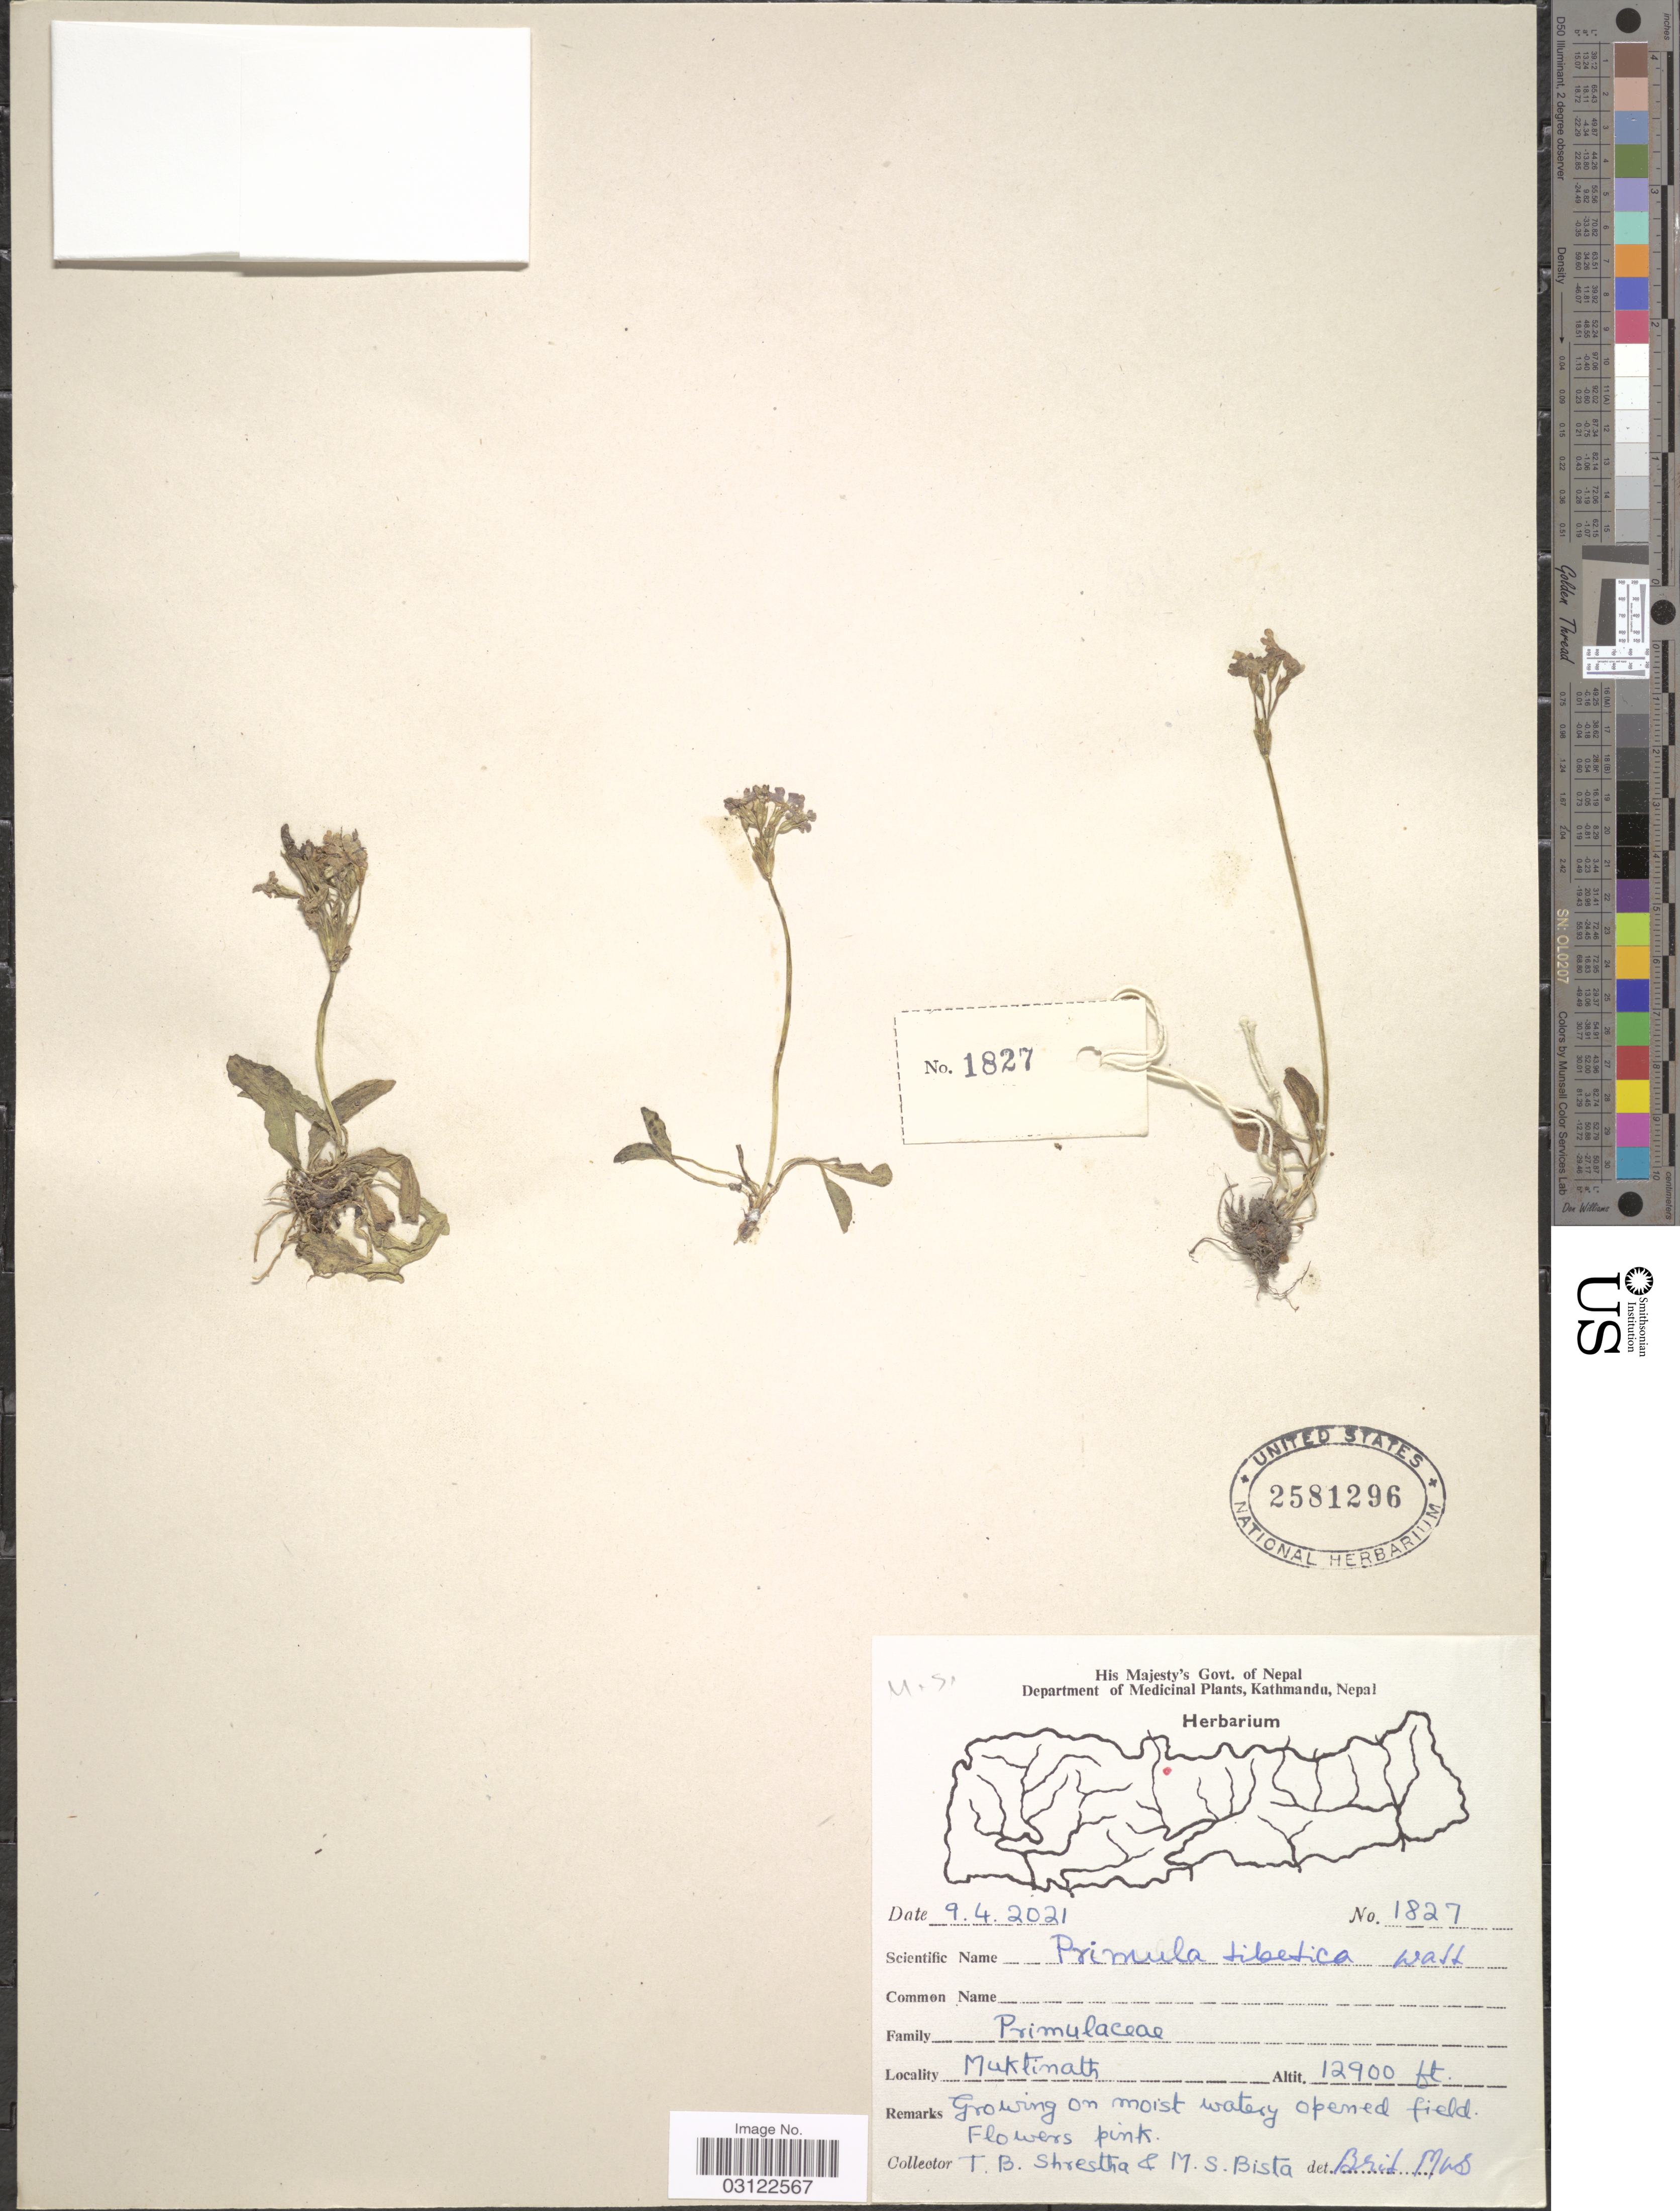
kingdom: Plantae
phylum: Tracheophyta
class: Magnoliopsida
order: Ericales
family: Primulaceae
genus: Primula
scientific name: Primula tibetica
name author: Watt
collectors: T. B. Shrestha & M. Bista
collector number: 1827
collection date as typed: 9.4.2021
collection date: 1964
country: Nepal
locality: Muktinath.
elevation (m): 3932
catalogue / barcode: US 2581296